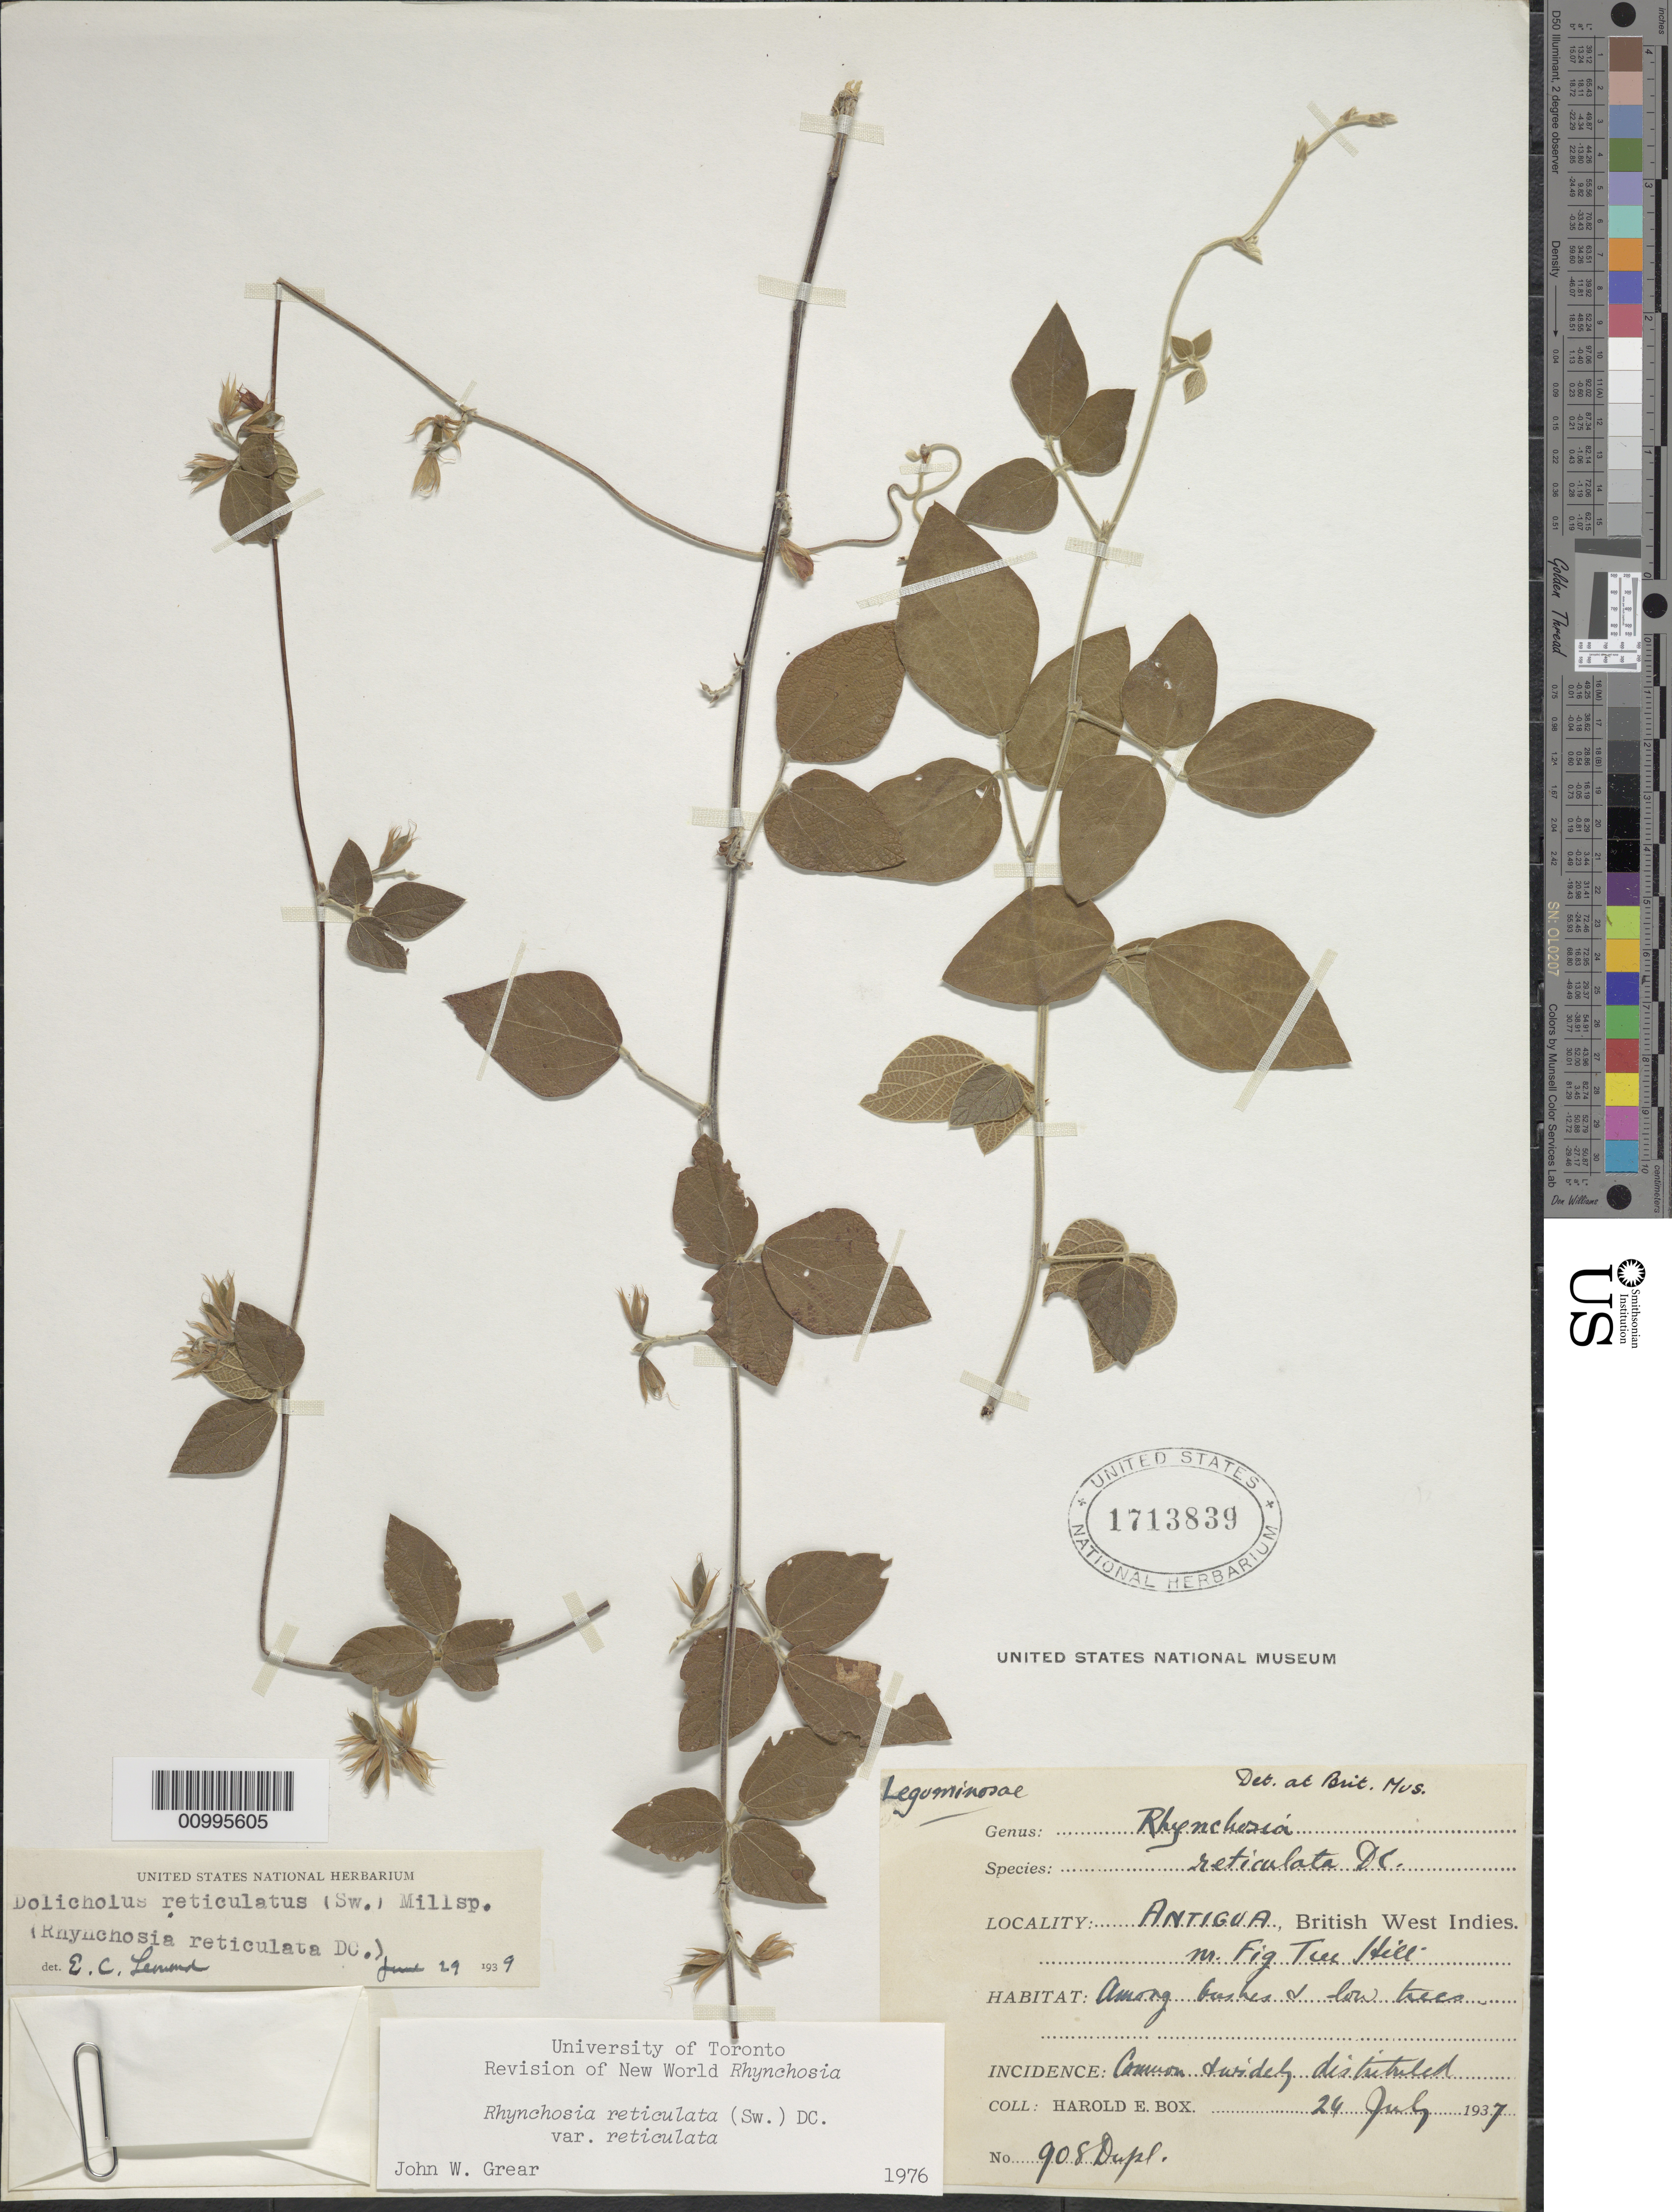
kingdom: Plantae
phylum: Tracheophyta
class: Magnoliopsida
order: Fabales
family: Fabaceae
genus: Rhynchosia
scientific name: Rhynchosia reticulata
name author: (Sw.) DC.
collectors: H. E. Box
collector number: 908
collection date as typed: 24 Jul 1937 or 26 Jul 1937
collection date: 1937-07-24 or 1937-07-26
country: Antigua and Barbuda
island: Antigua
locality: Fig Tree Hill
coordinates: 0 N, 0 E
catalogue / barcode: US 1713839